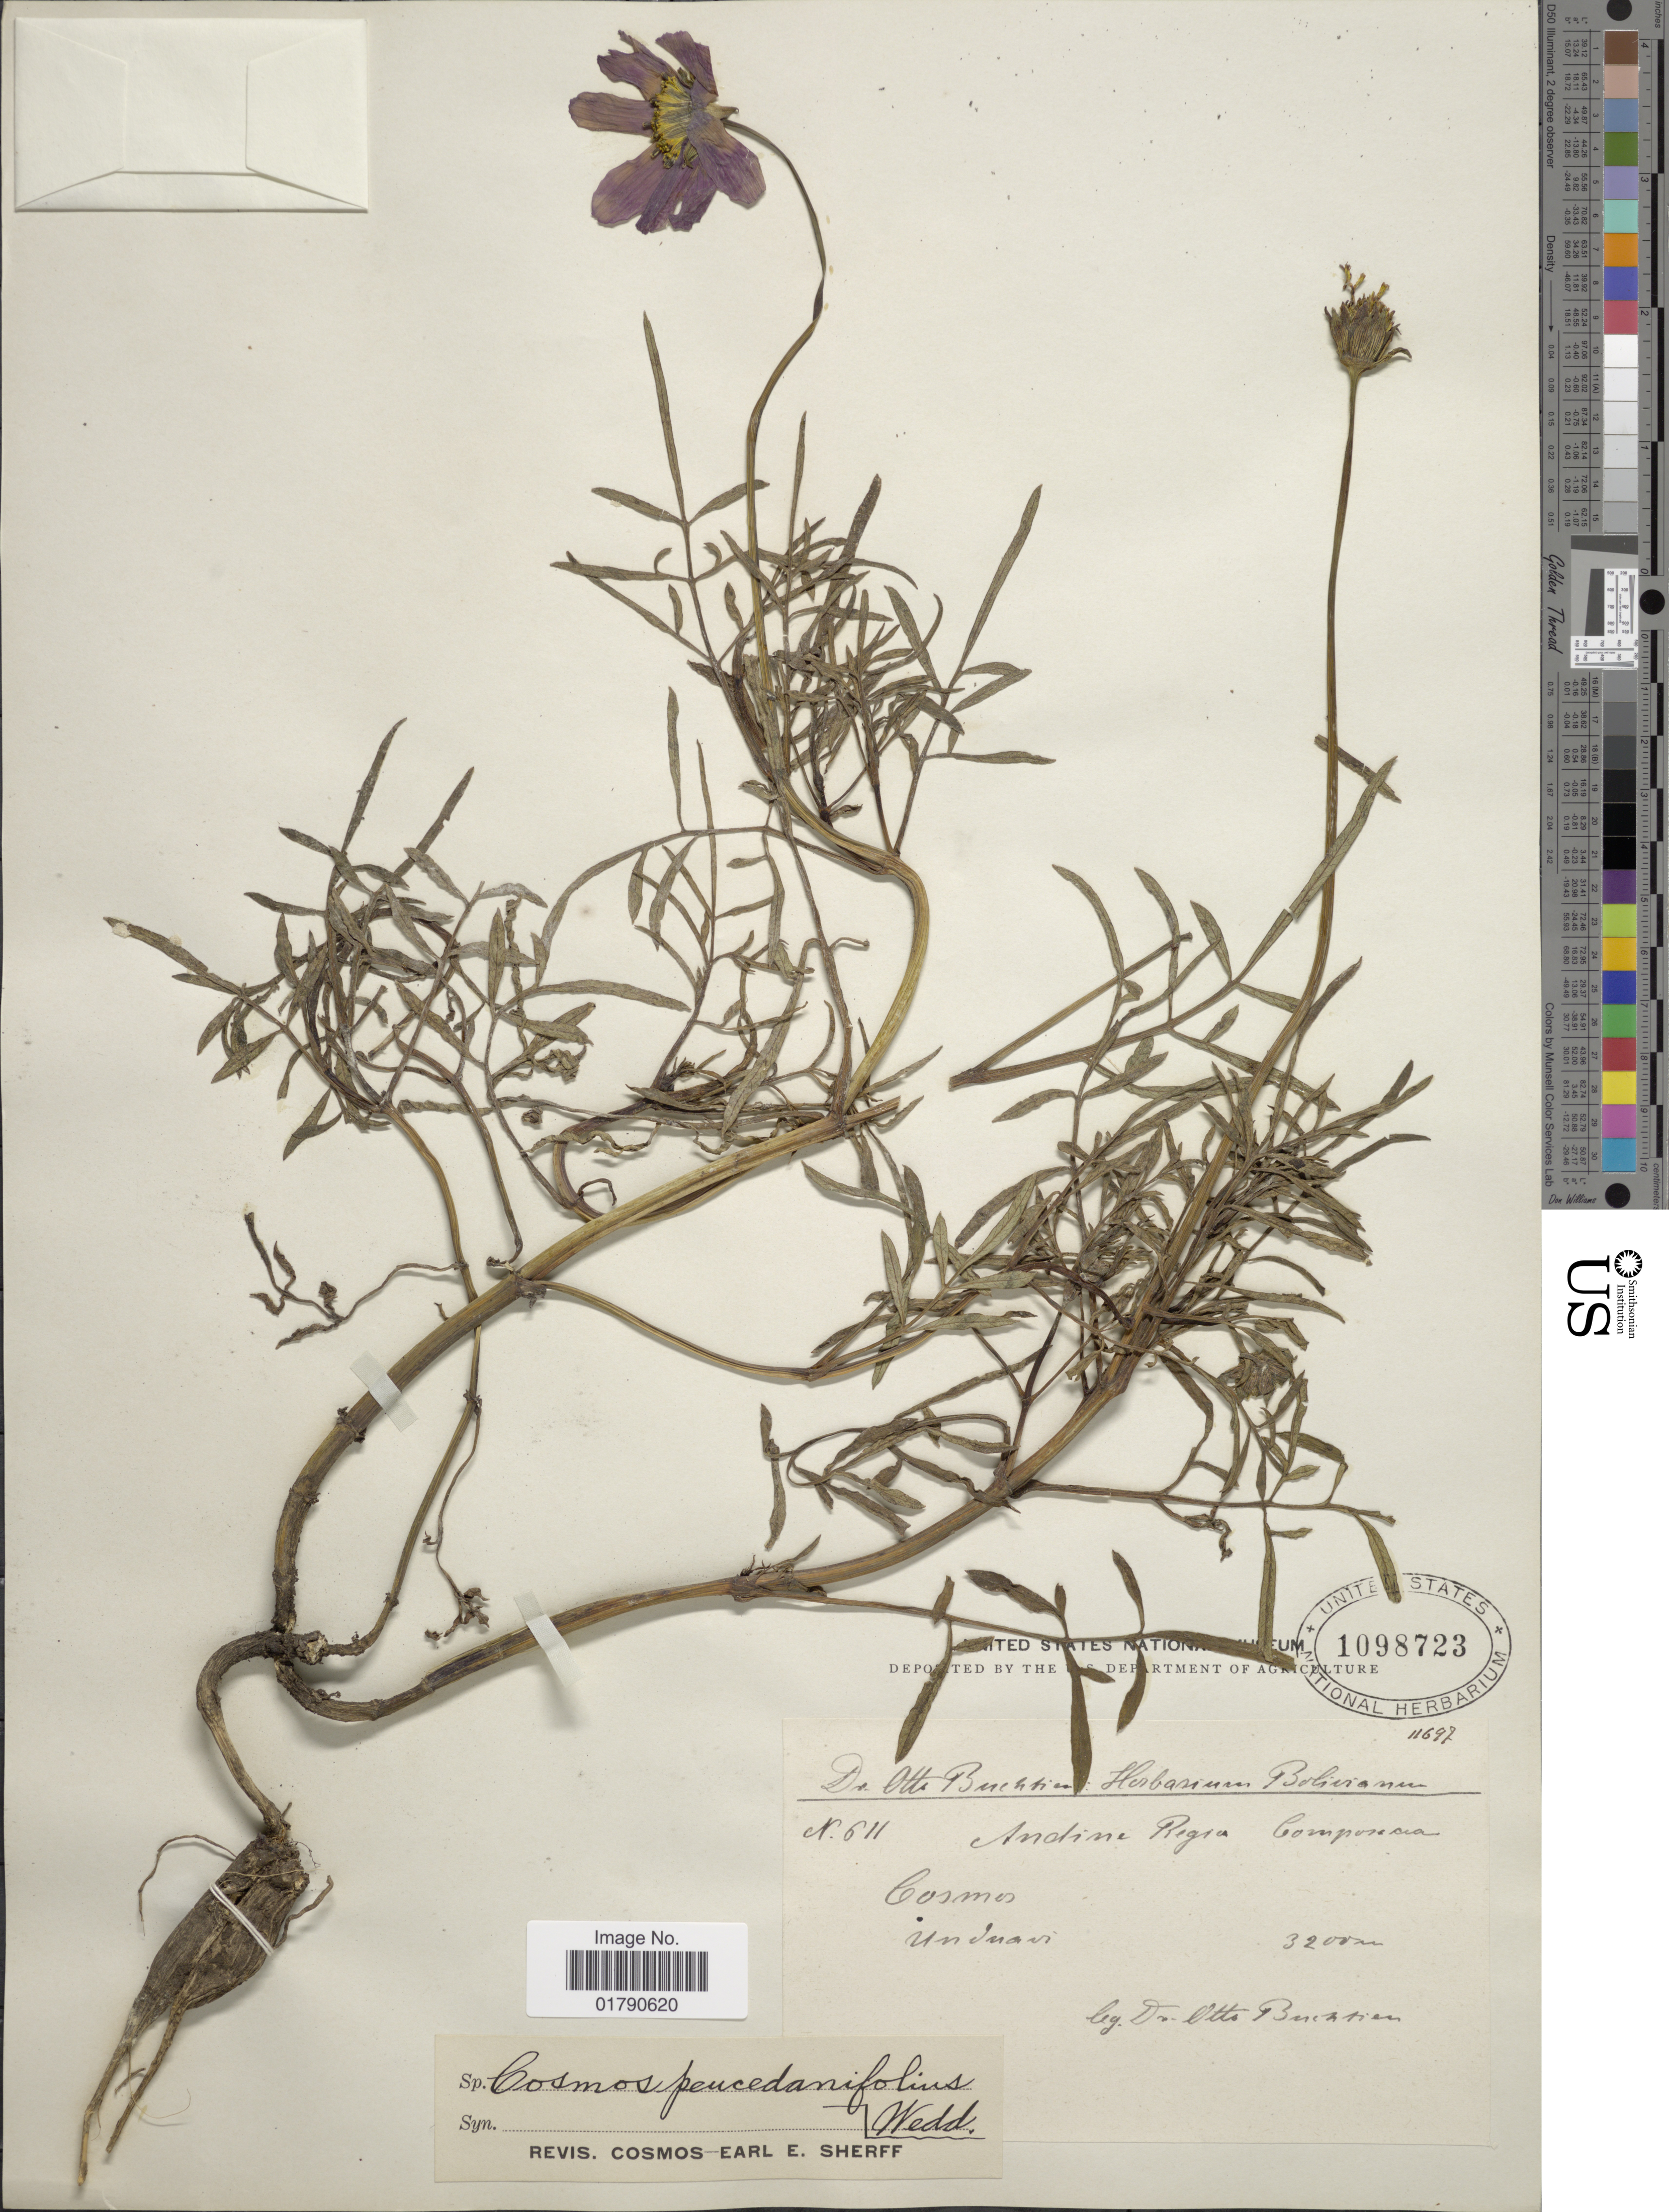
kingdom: Plantae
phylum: Tracheophyta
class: Magnoliopsida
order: Asterales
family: Asteraceae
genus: Cosmos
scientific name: Cosmos peucedanifolius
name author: Wedd.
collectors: O. Buchtien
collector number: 611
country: Bolivia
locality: Unduavi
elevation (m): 3200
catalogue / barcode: US 1098723